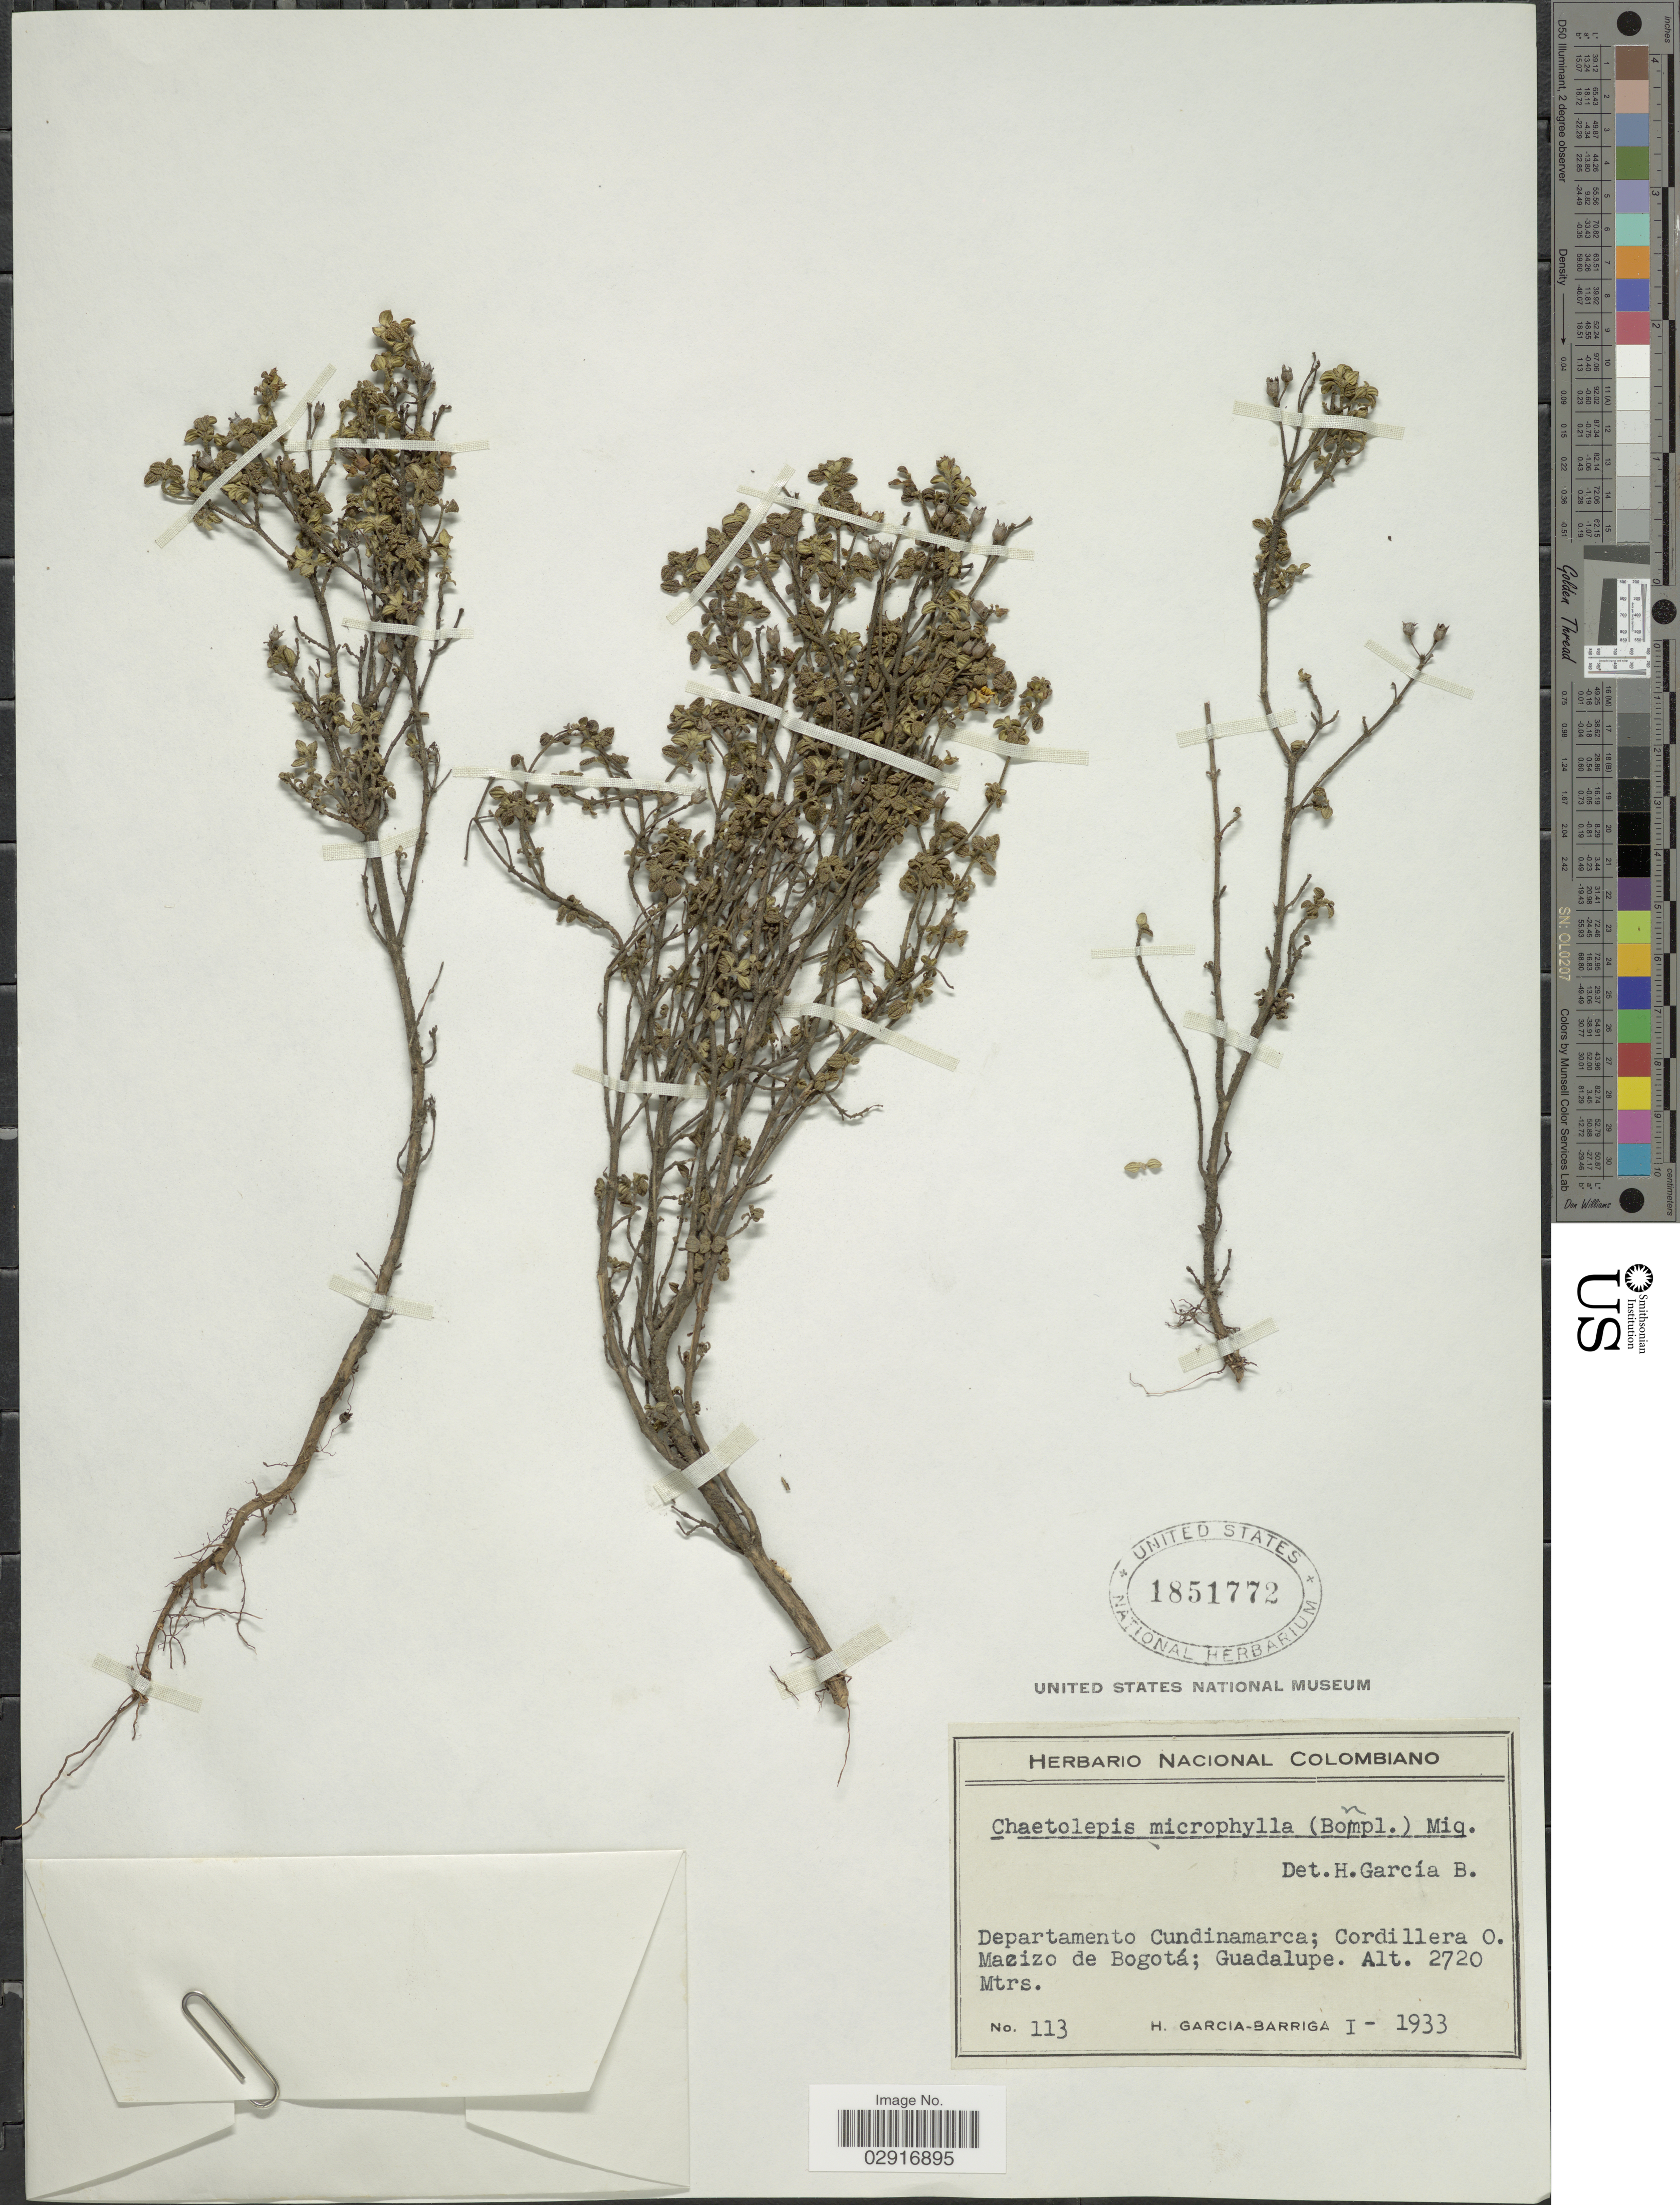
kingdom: Plantae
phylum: Tracheophyta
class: Magnoliopsida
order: Myrtales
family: Melastomataceae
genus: Chaetolepis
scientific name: Chaetolepis microphylla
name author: (Bonpl.) Miq.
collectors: H. García Barriga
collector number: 113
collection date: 1933-01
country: Colombia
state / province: Cundinamarca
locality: Departamento Cundinamarca; Cordillera O. Macizo de Bogotá; Guadalupe.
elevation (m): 2720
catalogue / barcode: US 1851772